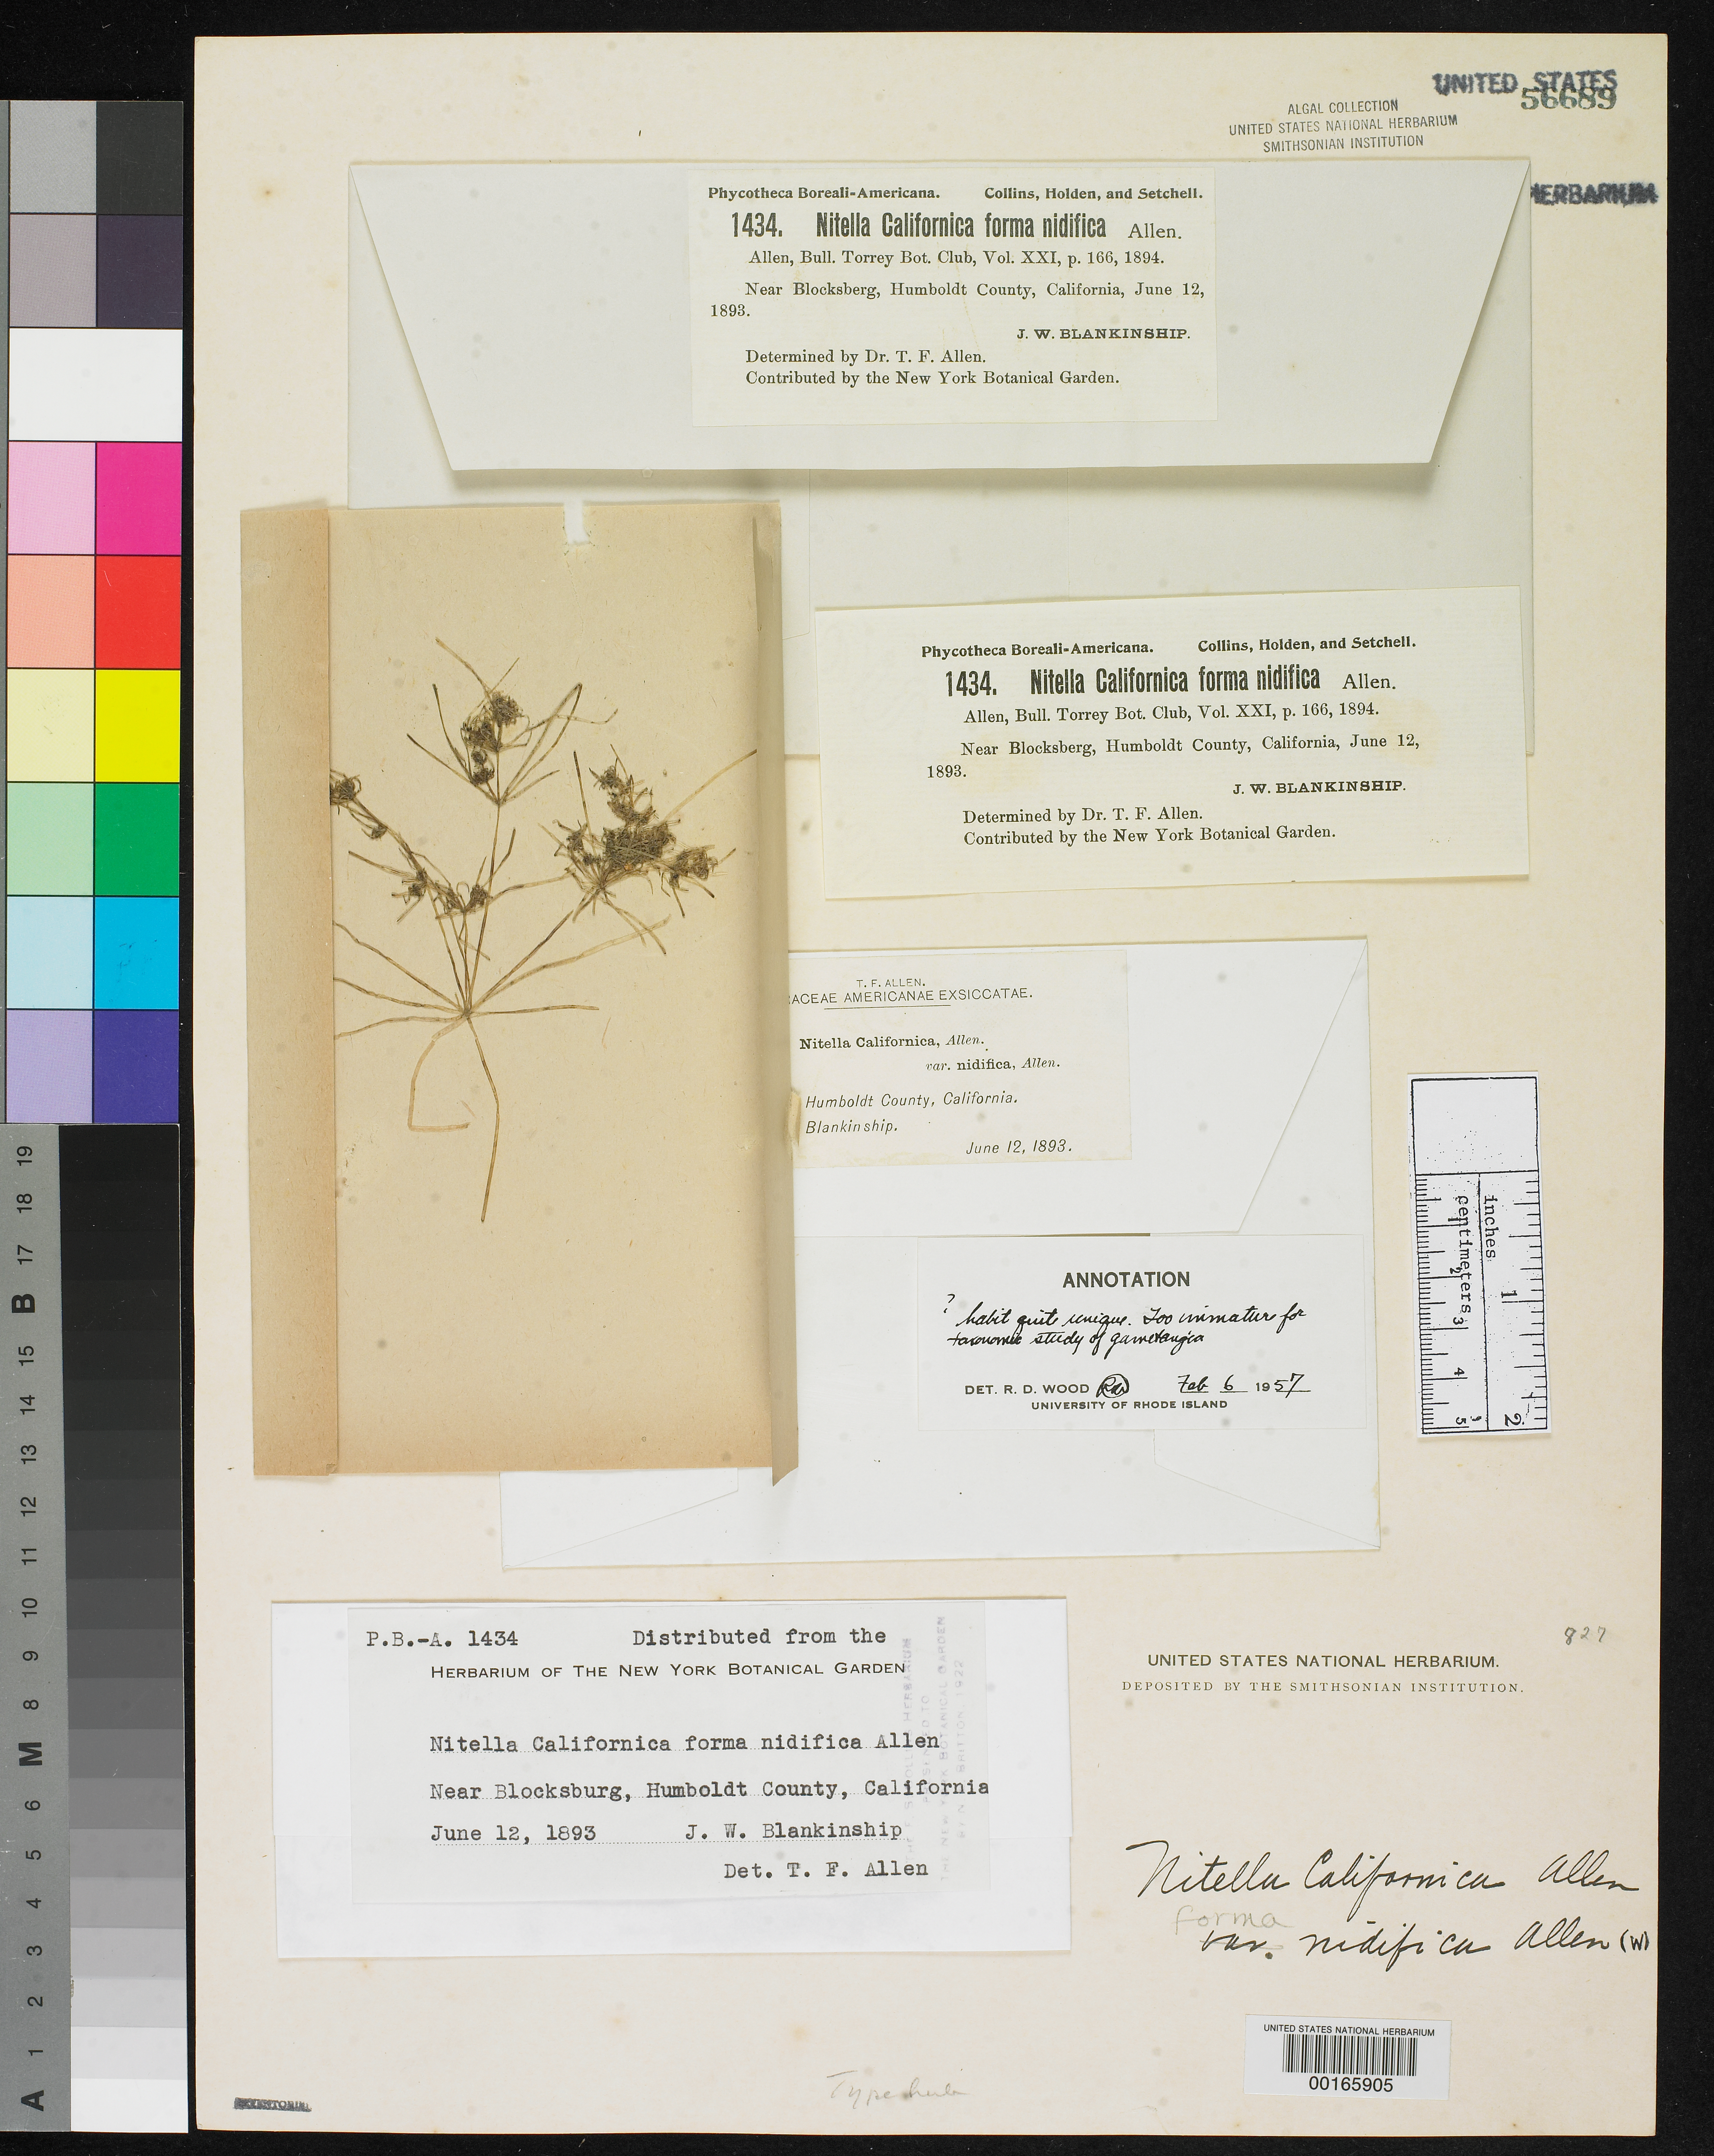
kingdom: Plantae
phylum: Charophyta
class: Charophyceae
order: Charales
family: Characeae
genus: Nitella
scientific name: Nitella californica f. nidifica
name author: Allen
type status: Syntype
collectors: J. W. Blankinship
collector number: PB-A 1434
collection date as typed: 12 Jun 1893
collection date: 1893-06-12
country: United States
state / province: California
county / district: Humboldt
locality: Near Blocksburg.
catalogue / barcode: US 56689